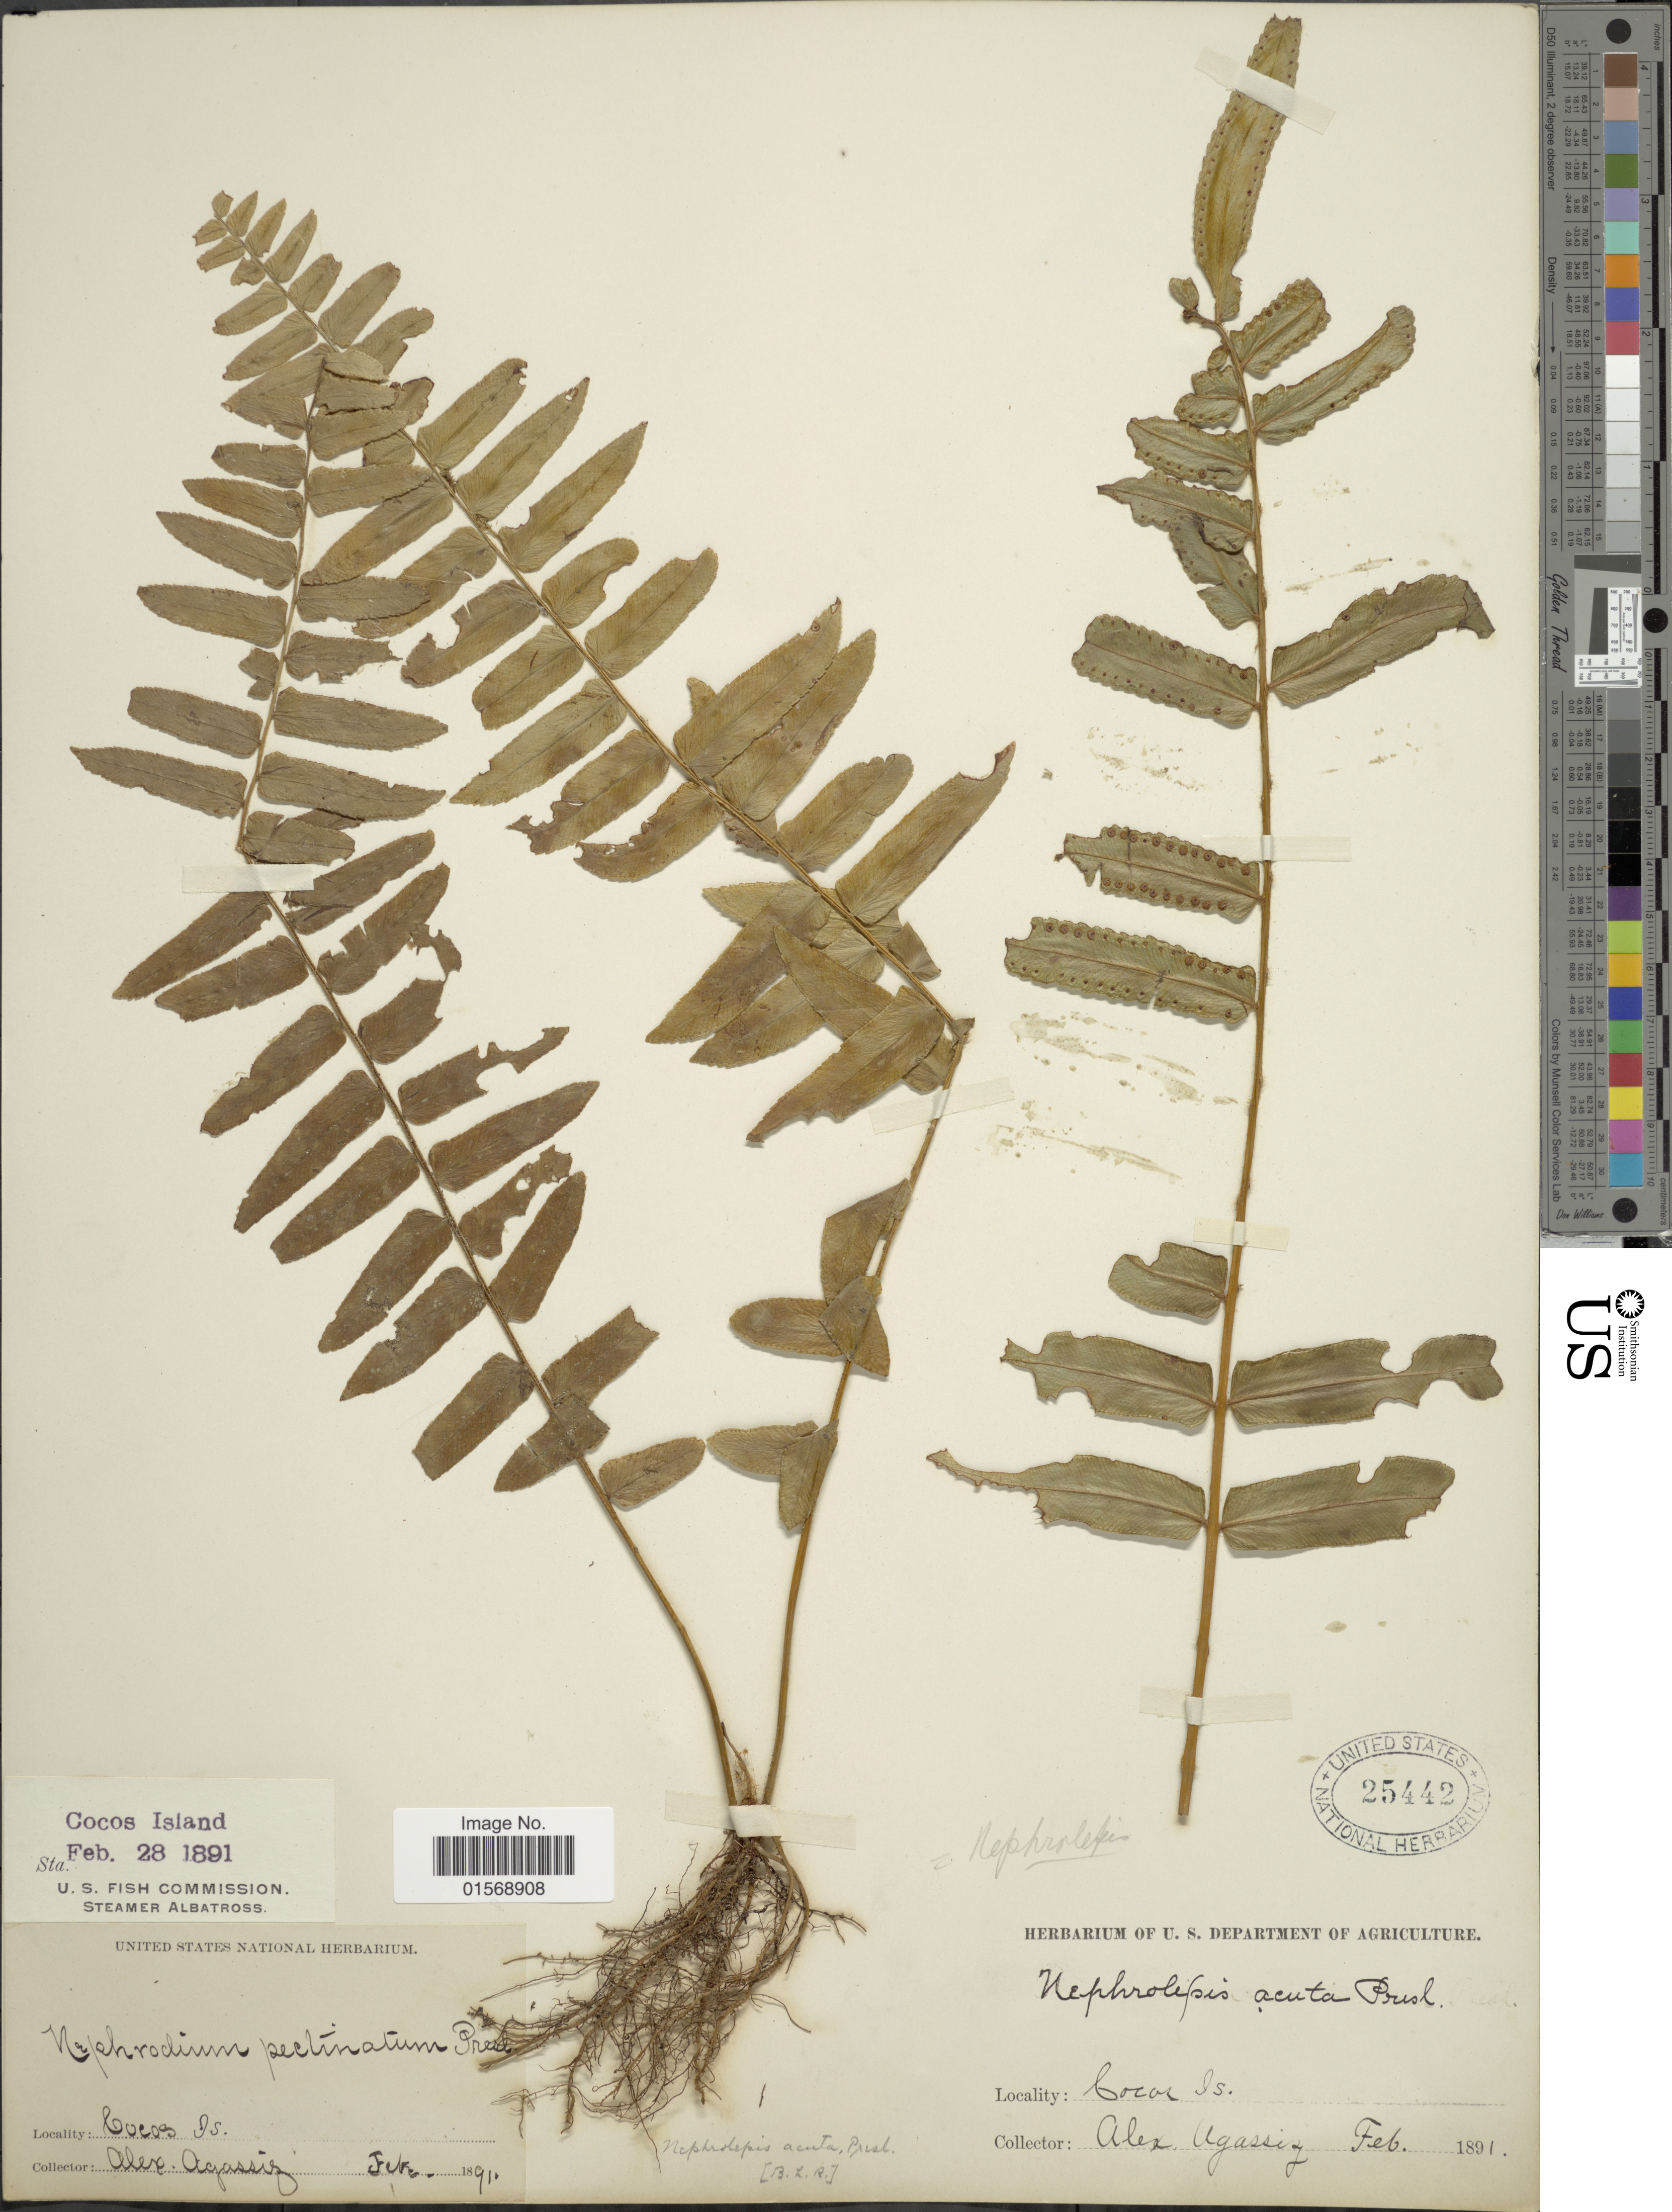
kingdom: Plantae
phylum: Tracheophyta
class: Polypodiopsida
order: Polypodiales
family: Nephrolepidaceae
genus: Nephrolepis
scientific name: Nephrolepis biserrata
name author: (Sw.) Schott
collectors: A. E. Agassiz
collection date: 1891-02-28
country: Costa Rica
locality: Cocos Island,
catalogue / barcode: US 25442